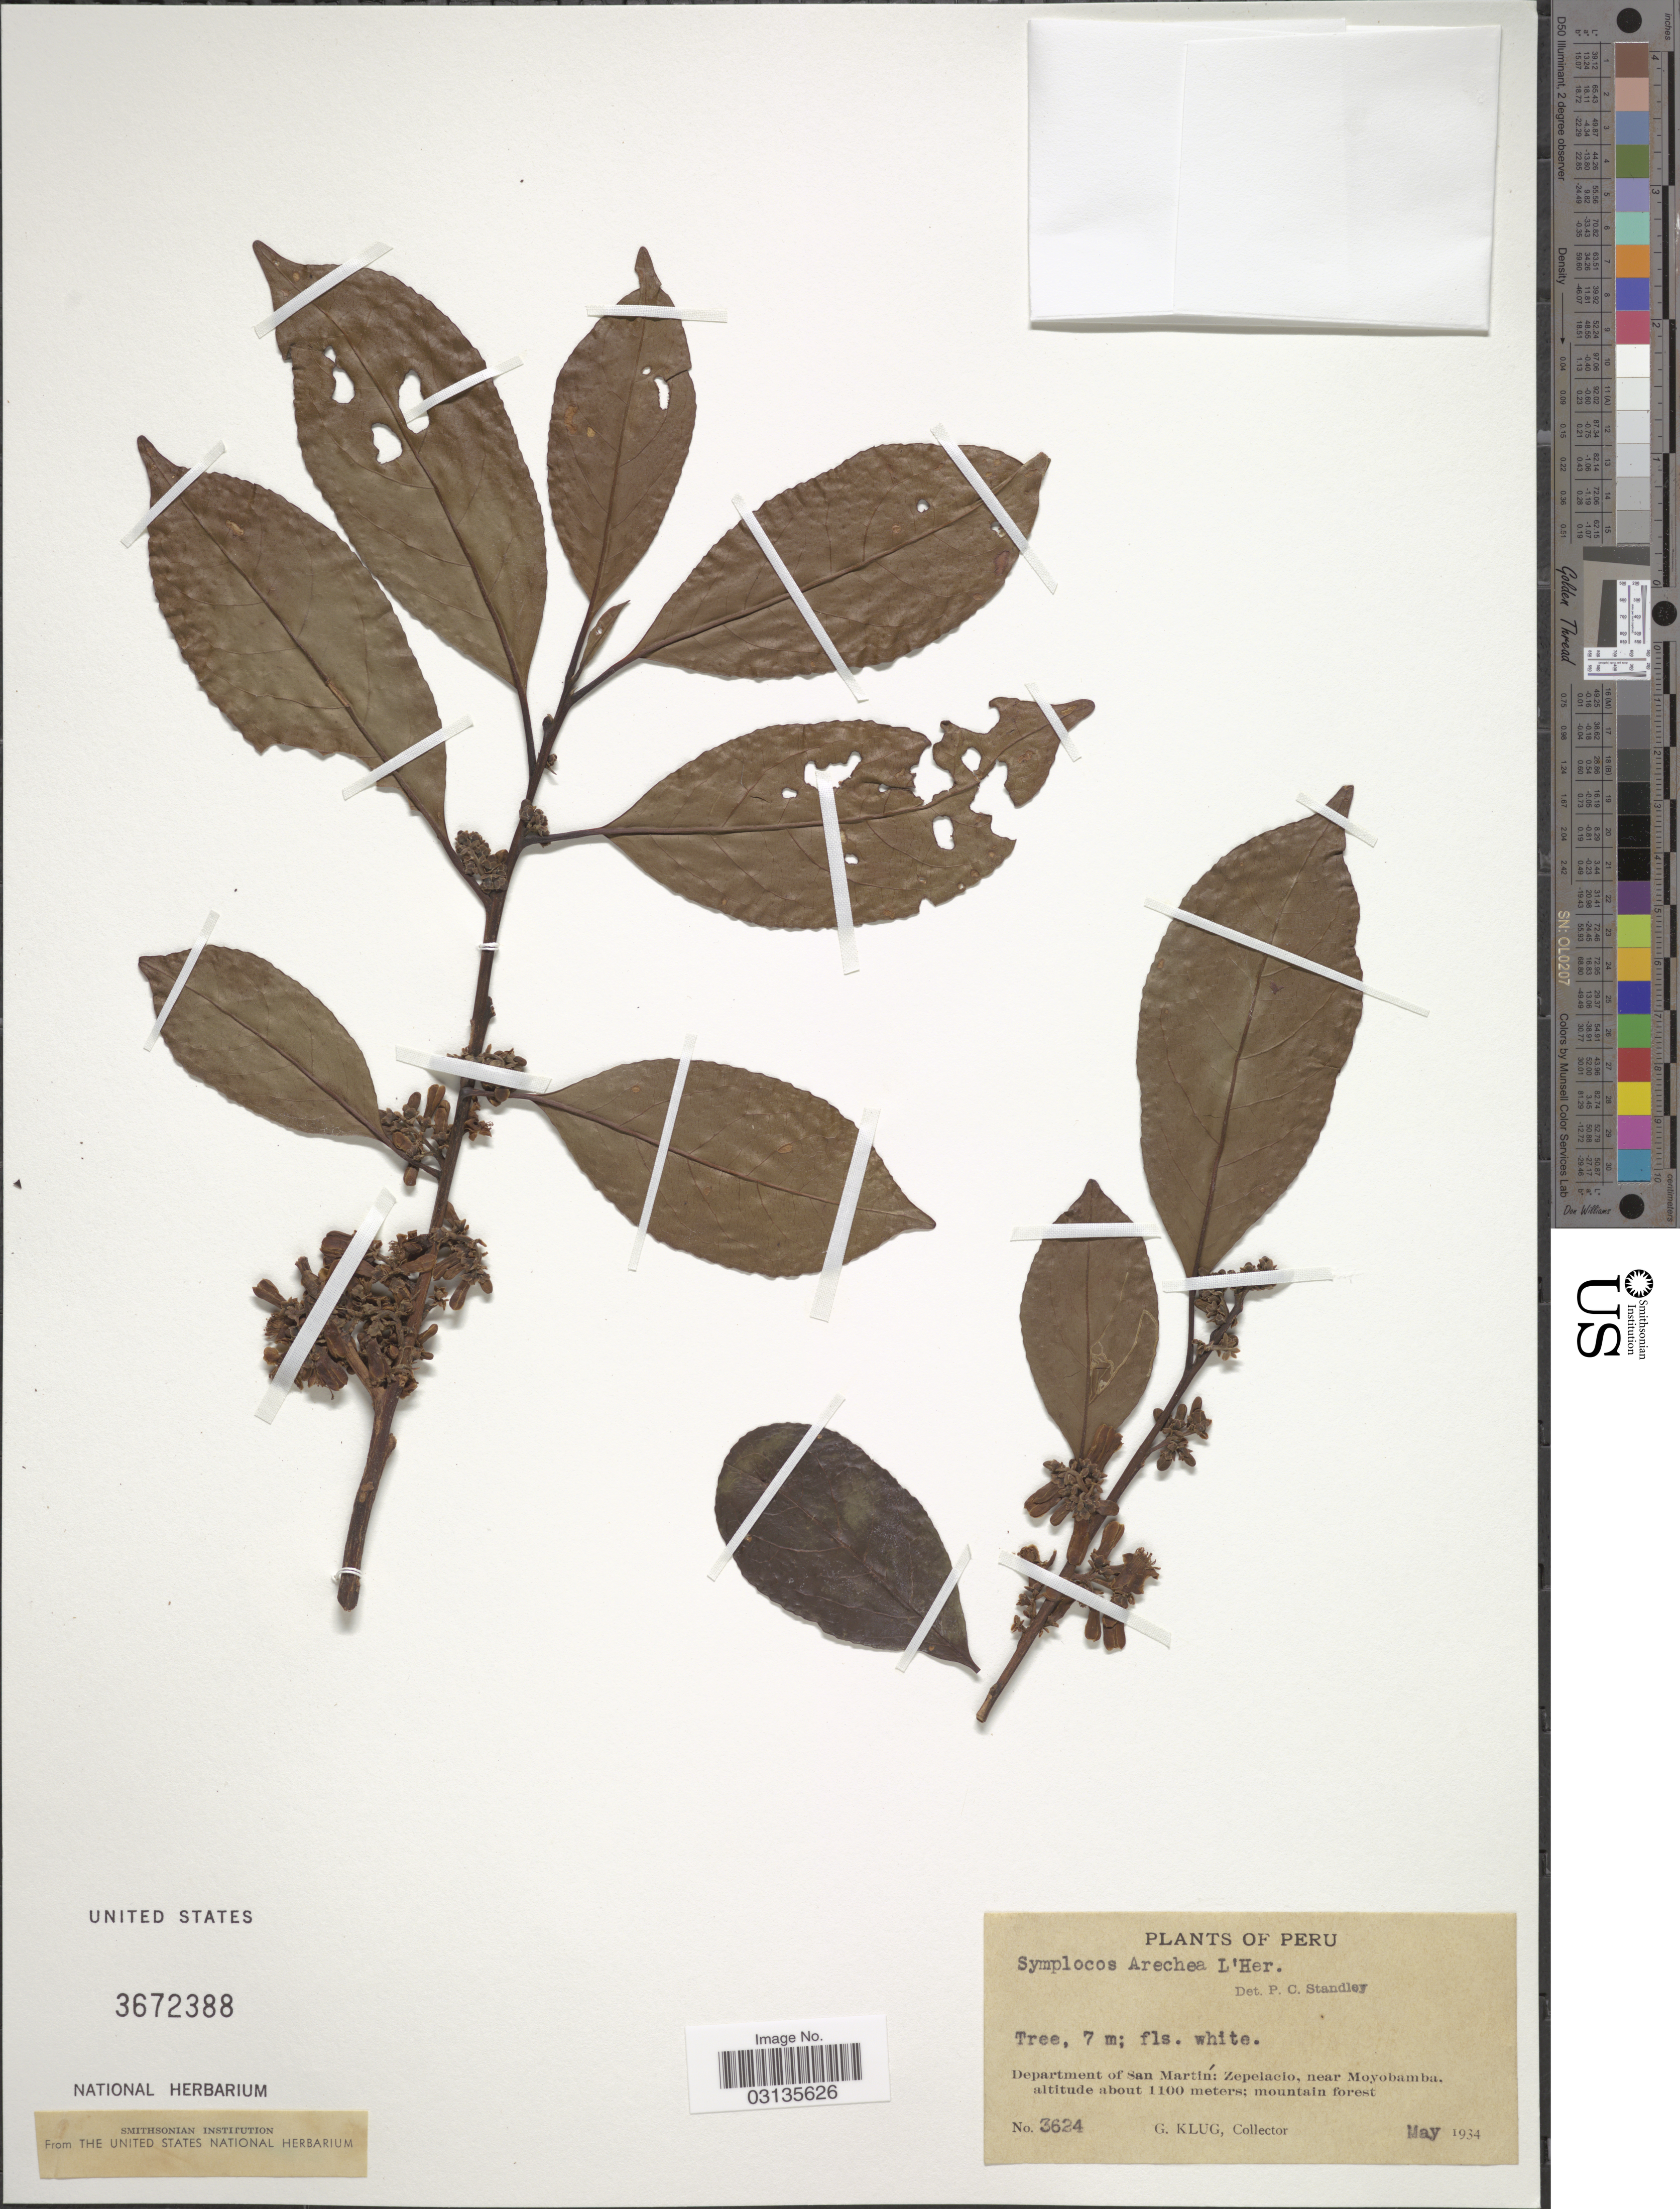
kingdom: Plantae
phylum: Tracheophyta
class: Magnoliopsida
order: Ericales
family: Symplocaceae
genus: Symplocos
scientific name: Symplocos arechea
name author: L'Hér.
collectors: G. Klug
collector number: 3624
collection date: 1934-05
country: Peru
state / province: San Martín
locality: Department of San Martín: Zepelacio, near Moyobamba.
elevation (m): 1100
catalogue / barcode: US 3672388